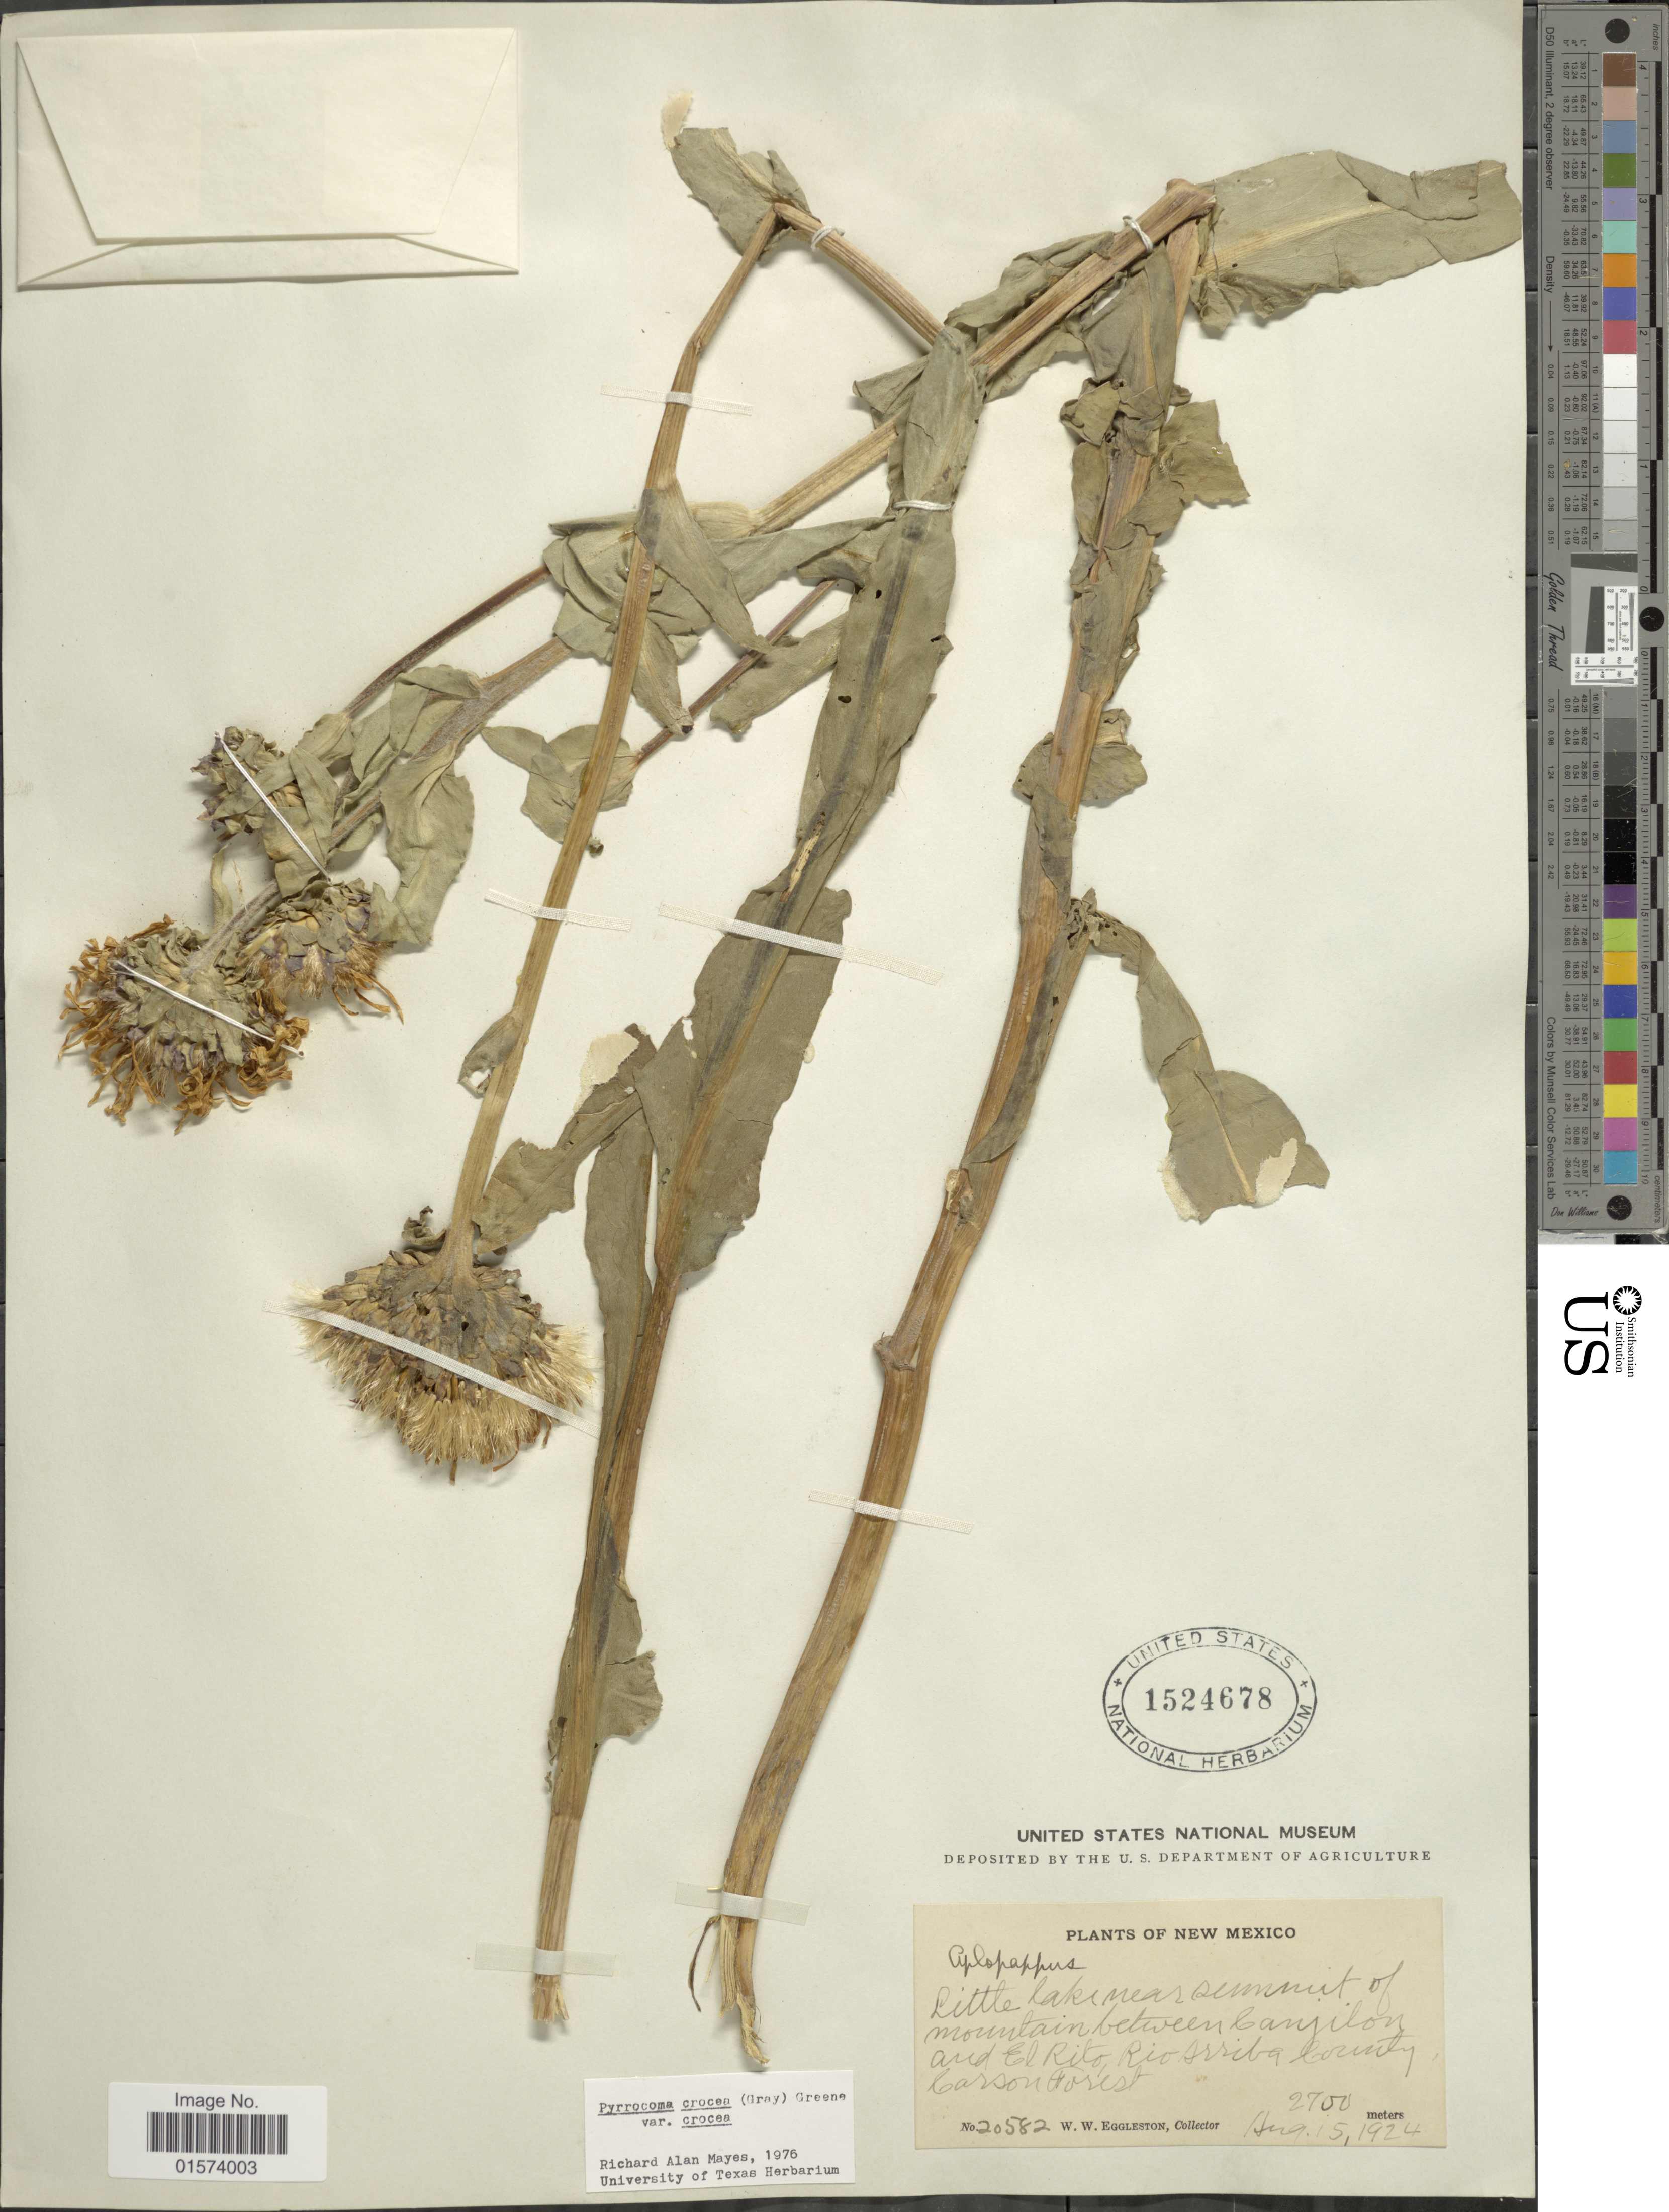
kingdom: Plantae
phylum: Tracheophyta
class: Magnoliopsida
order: Asterales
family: Asteraceae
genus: Pyrrocoma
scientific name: Pyrrocoma crocea var. crocea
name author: (A. Gray) Greene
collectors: W. W. Eggleston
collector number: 20582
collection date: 1924-08-15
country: United States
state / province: New Mexico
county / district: Arriba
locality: Little lake near summit of mountain between Canjilon and El Rito Rio. Carson Forest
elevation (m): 2700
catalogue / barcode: US 1524678